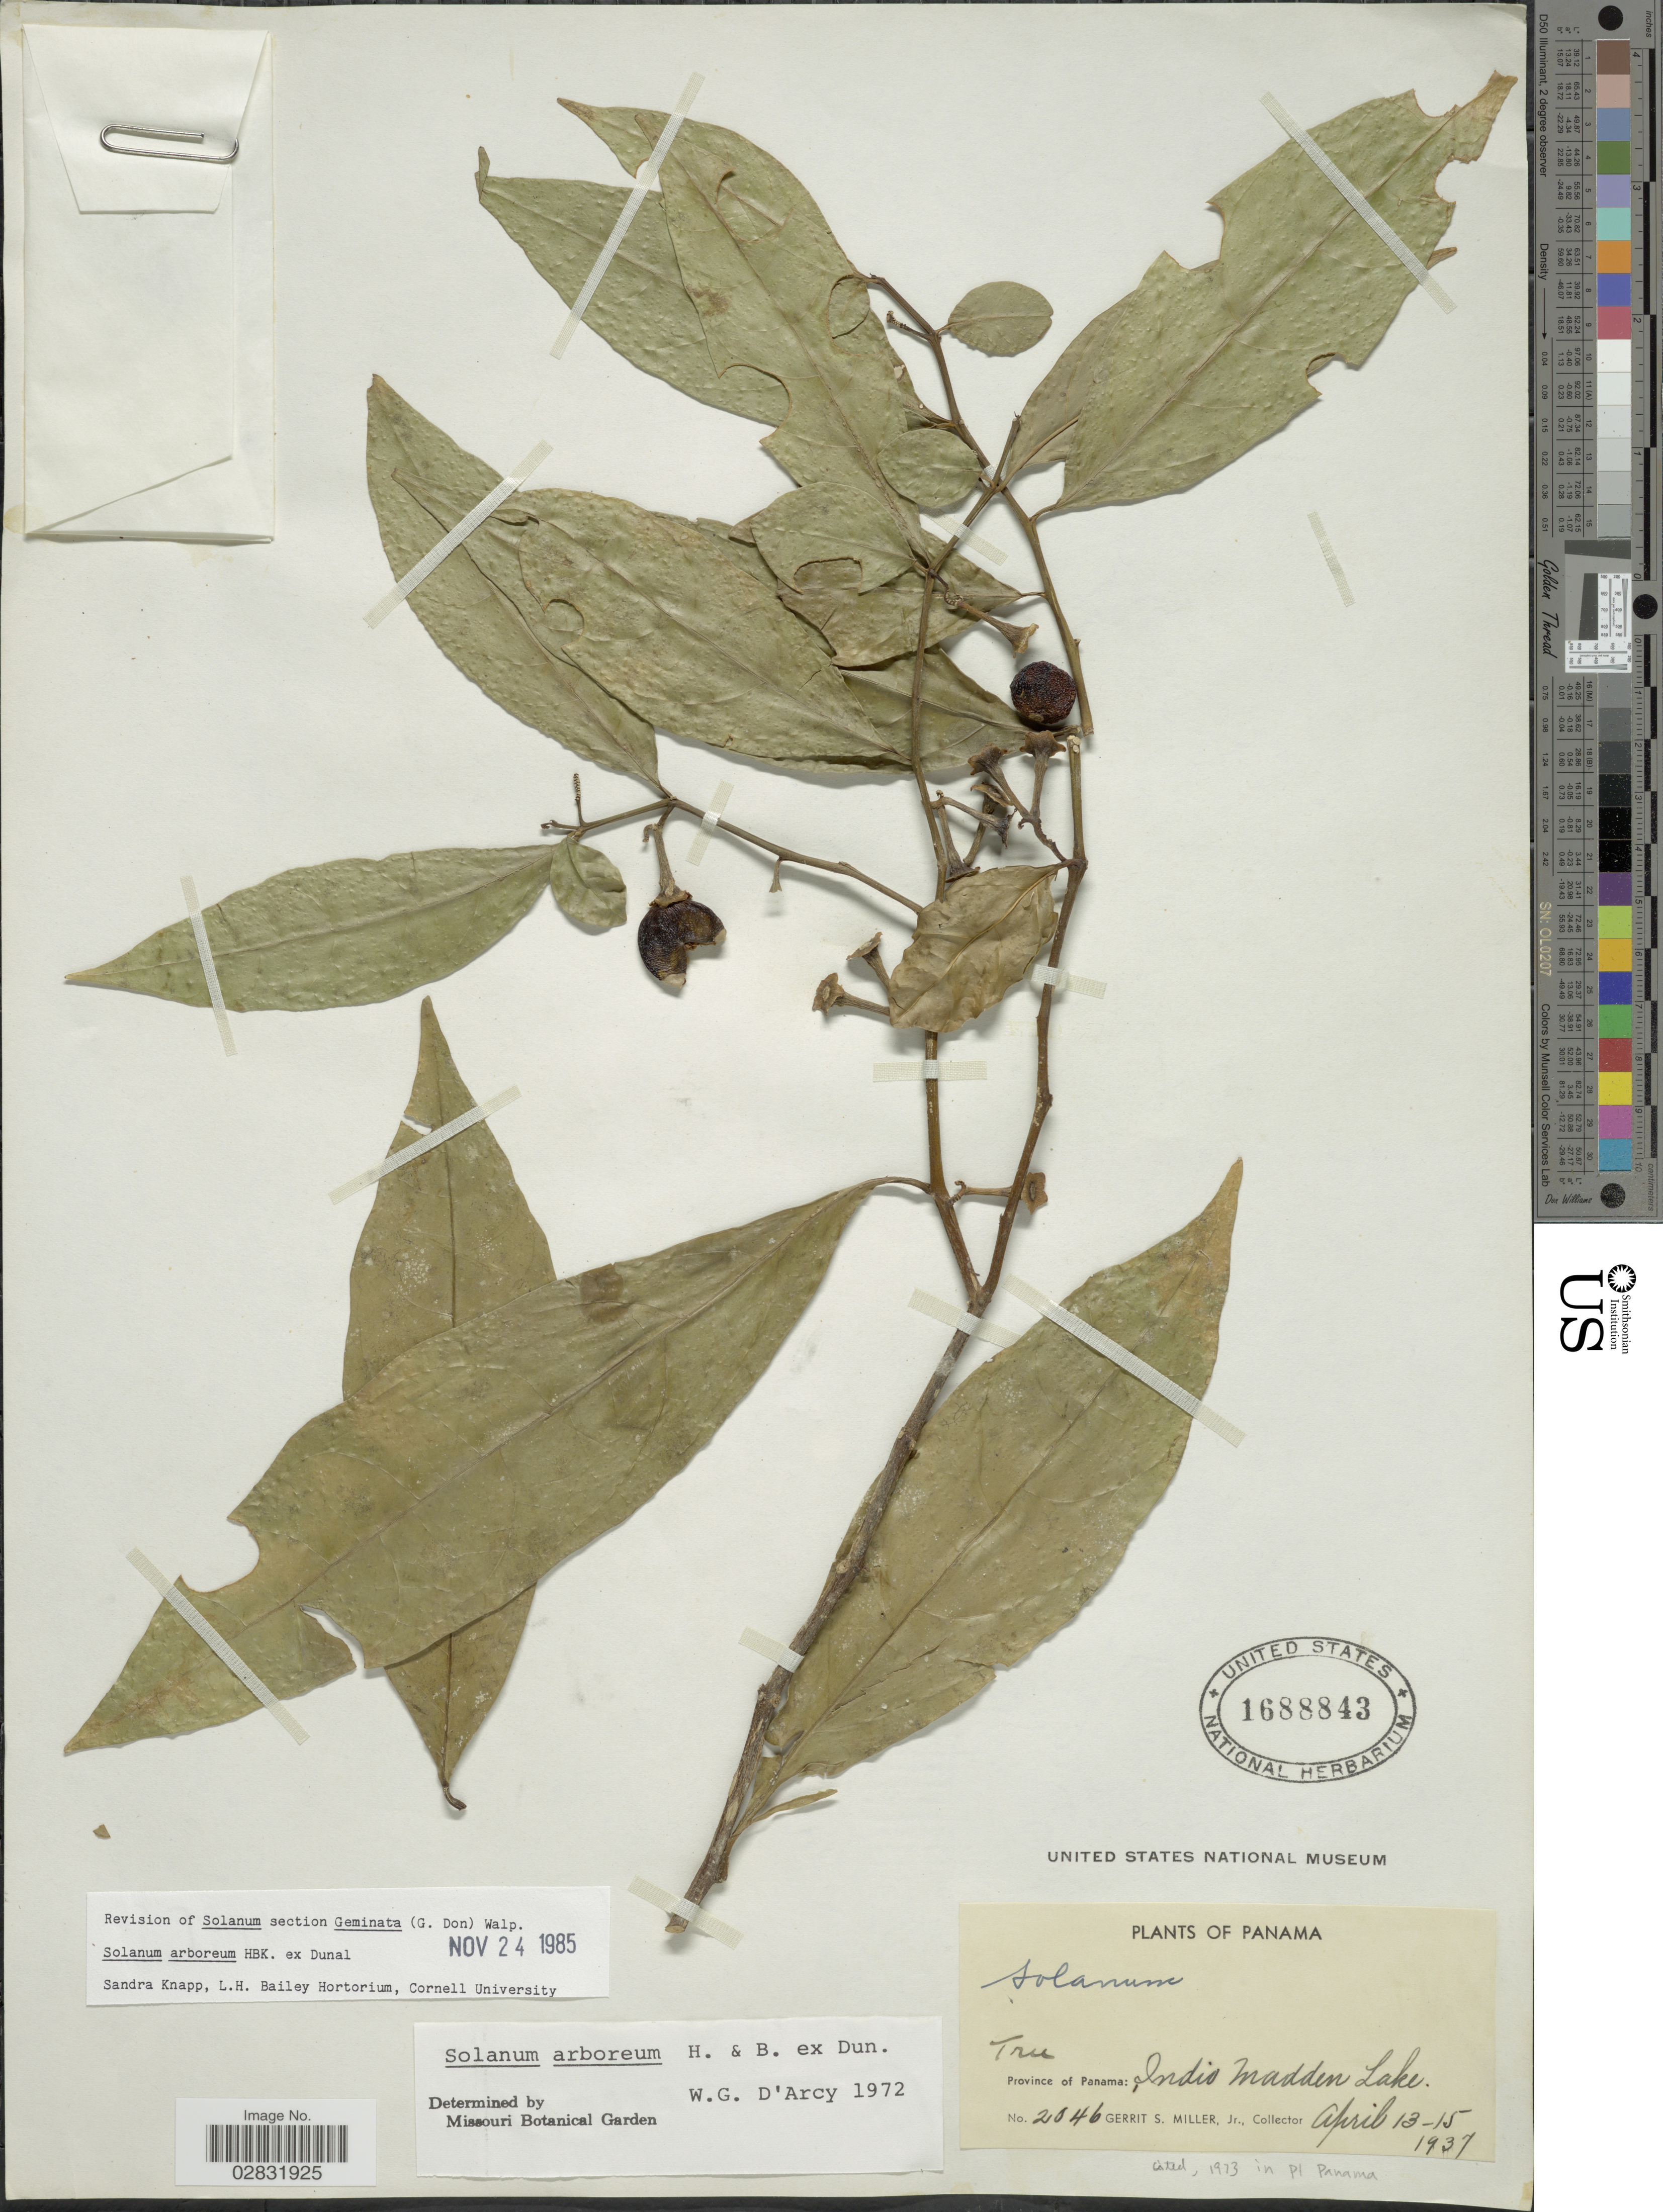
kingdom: Plantae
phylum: Tracheophyta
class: Magnoliopsida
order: Solanales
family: Solanaceae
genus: Solanum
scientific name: Solanum arboreum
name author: Dunal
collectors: G. S. Miller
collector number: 2046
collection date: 1937-04-13/1937-04-15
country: Panama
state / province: Panamá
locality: Province of Panama: Indio Madden Lake.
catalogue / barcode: US 1688843